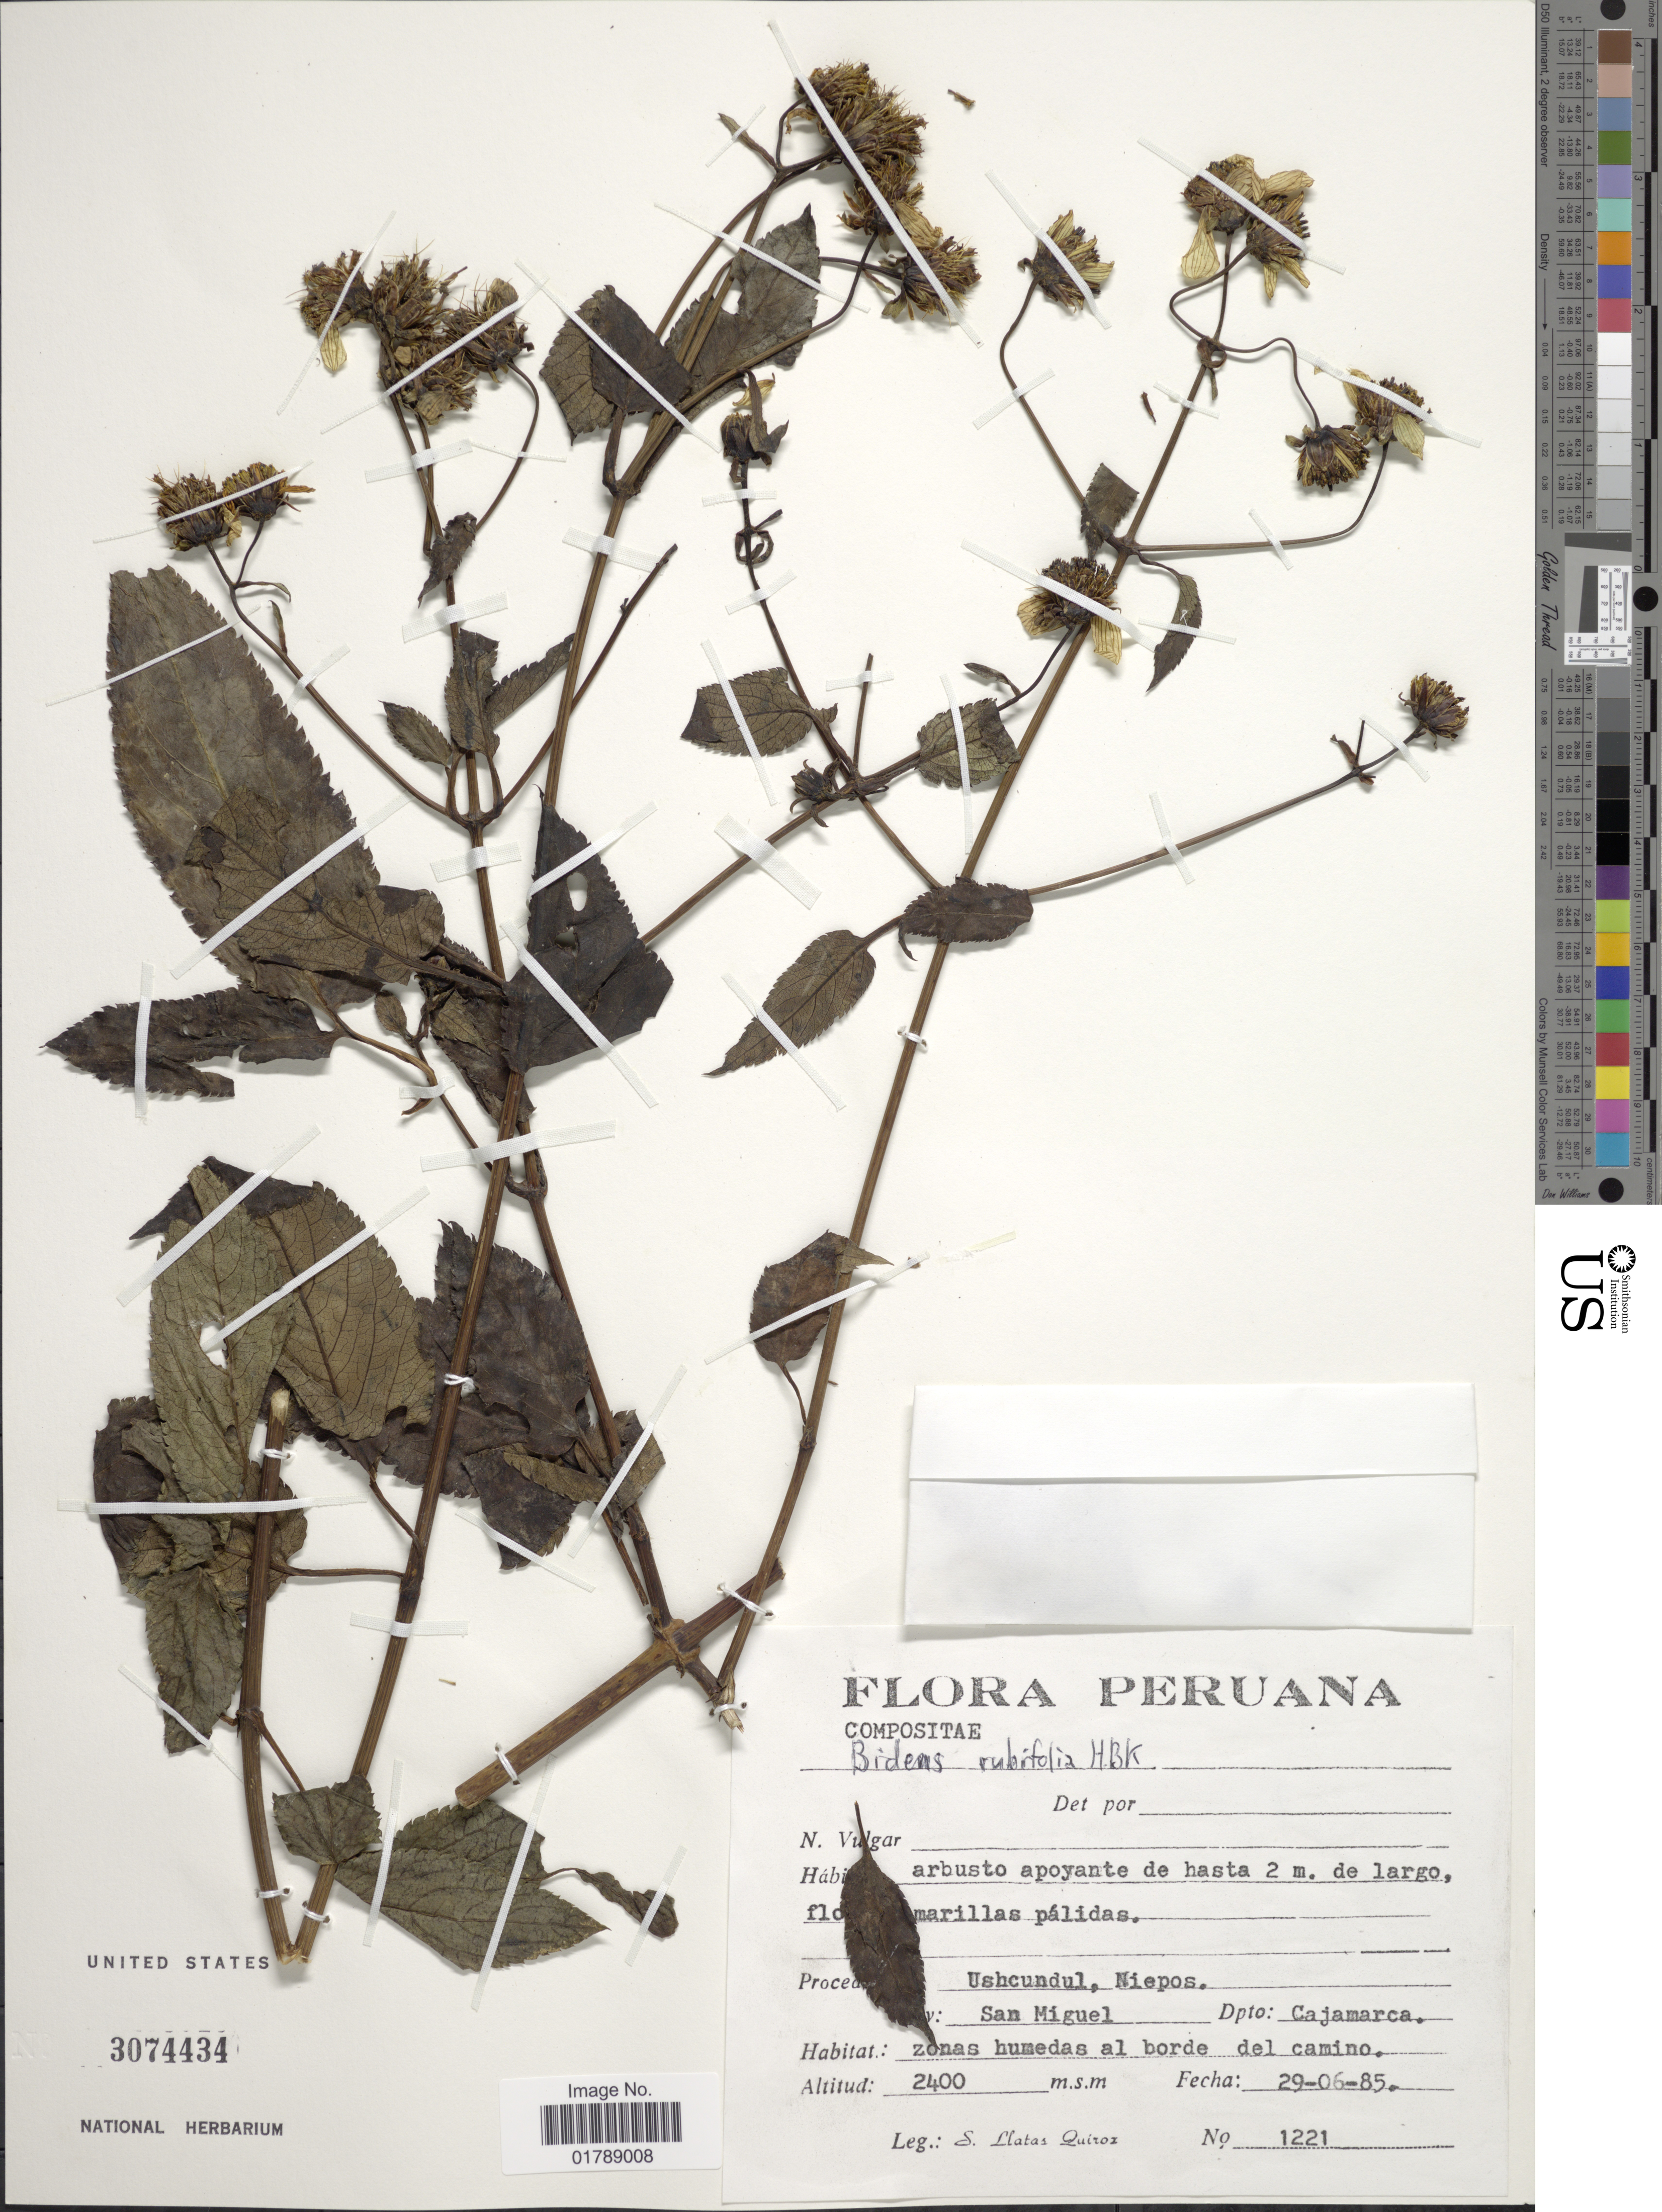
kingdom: Plantae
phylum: Tracheophyta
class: Magnoliopsida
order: Asterales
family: Asteraceae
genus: Bidens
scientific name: Bidens rubifolia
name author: Kunth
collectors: S. Llatas Quiroz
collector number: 1221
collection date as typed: Transcribed d/m/y: 29/6/85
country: Peru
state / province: Cajamarca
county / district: San Miguel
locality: Ushcundul, Niepos.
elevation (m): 2400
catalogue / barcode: US 3074434